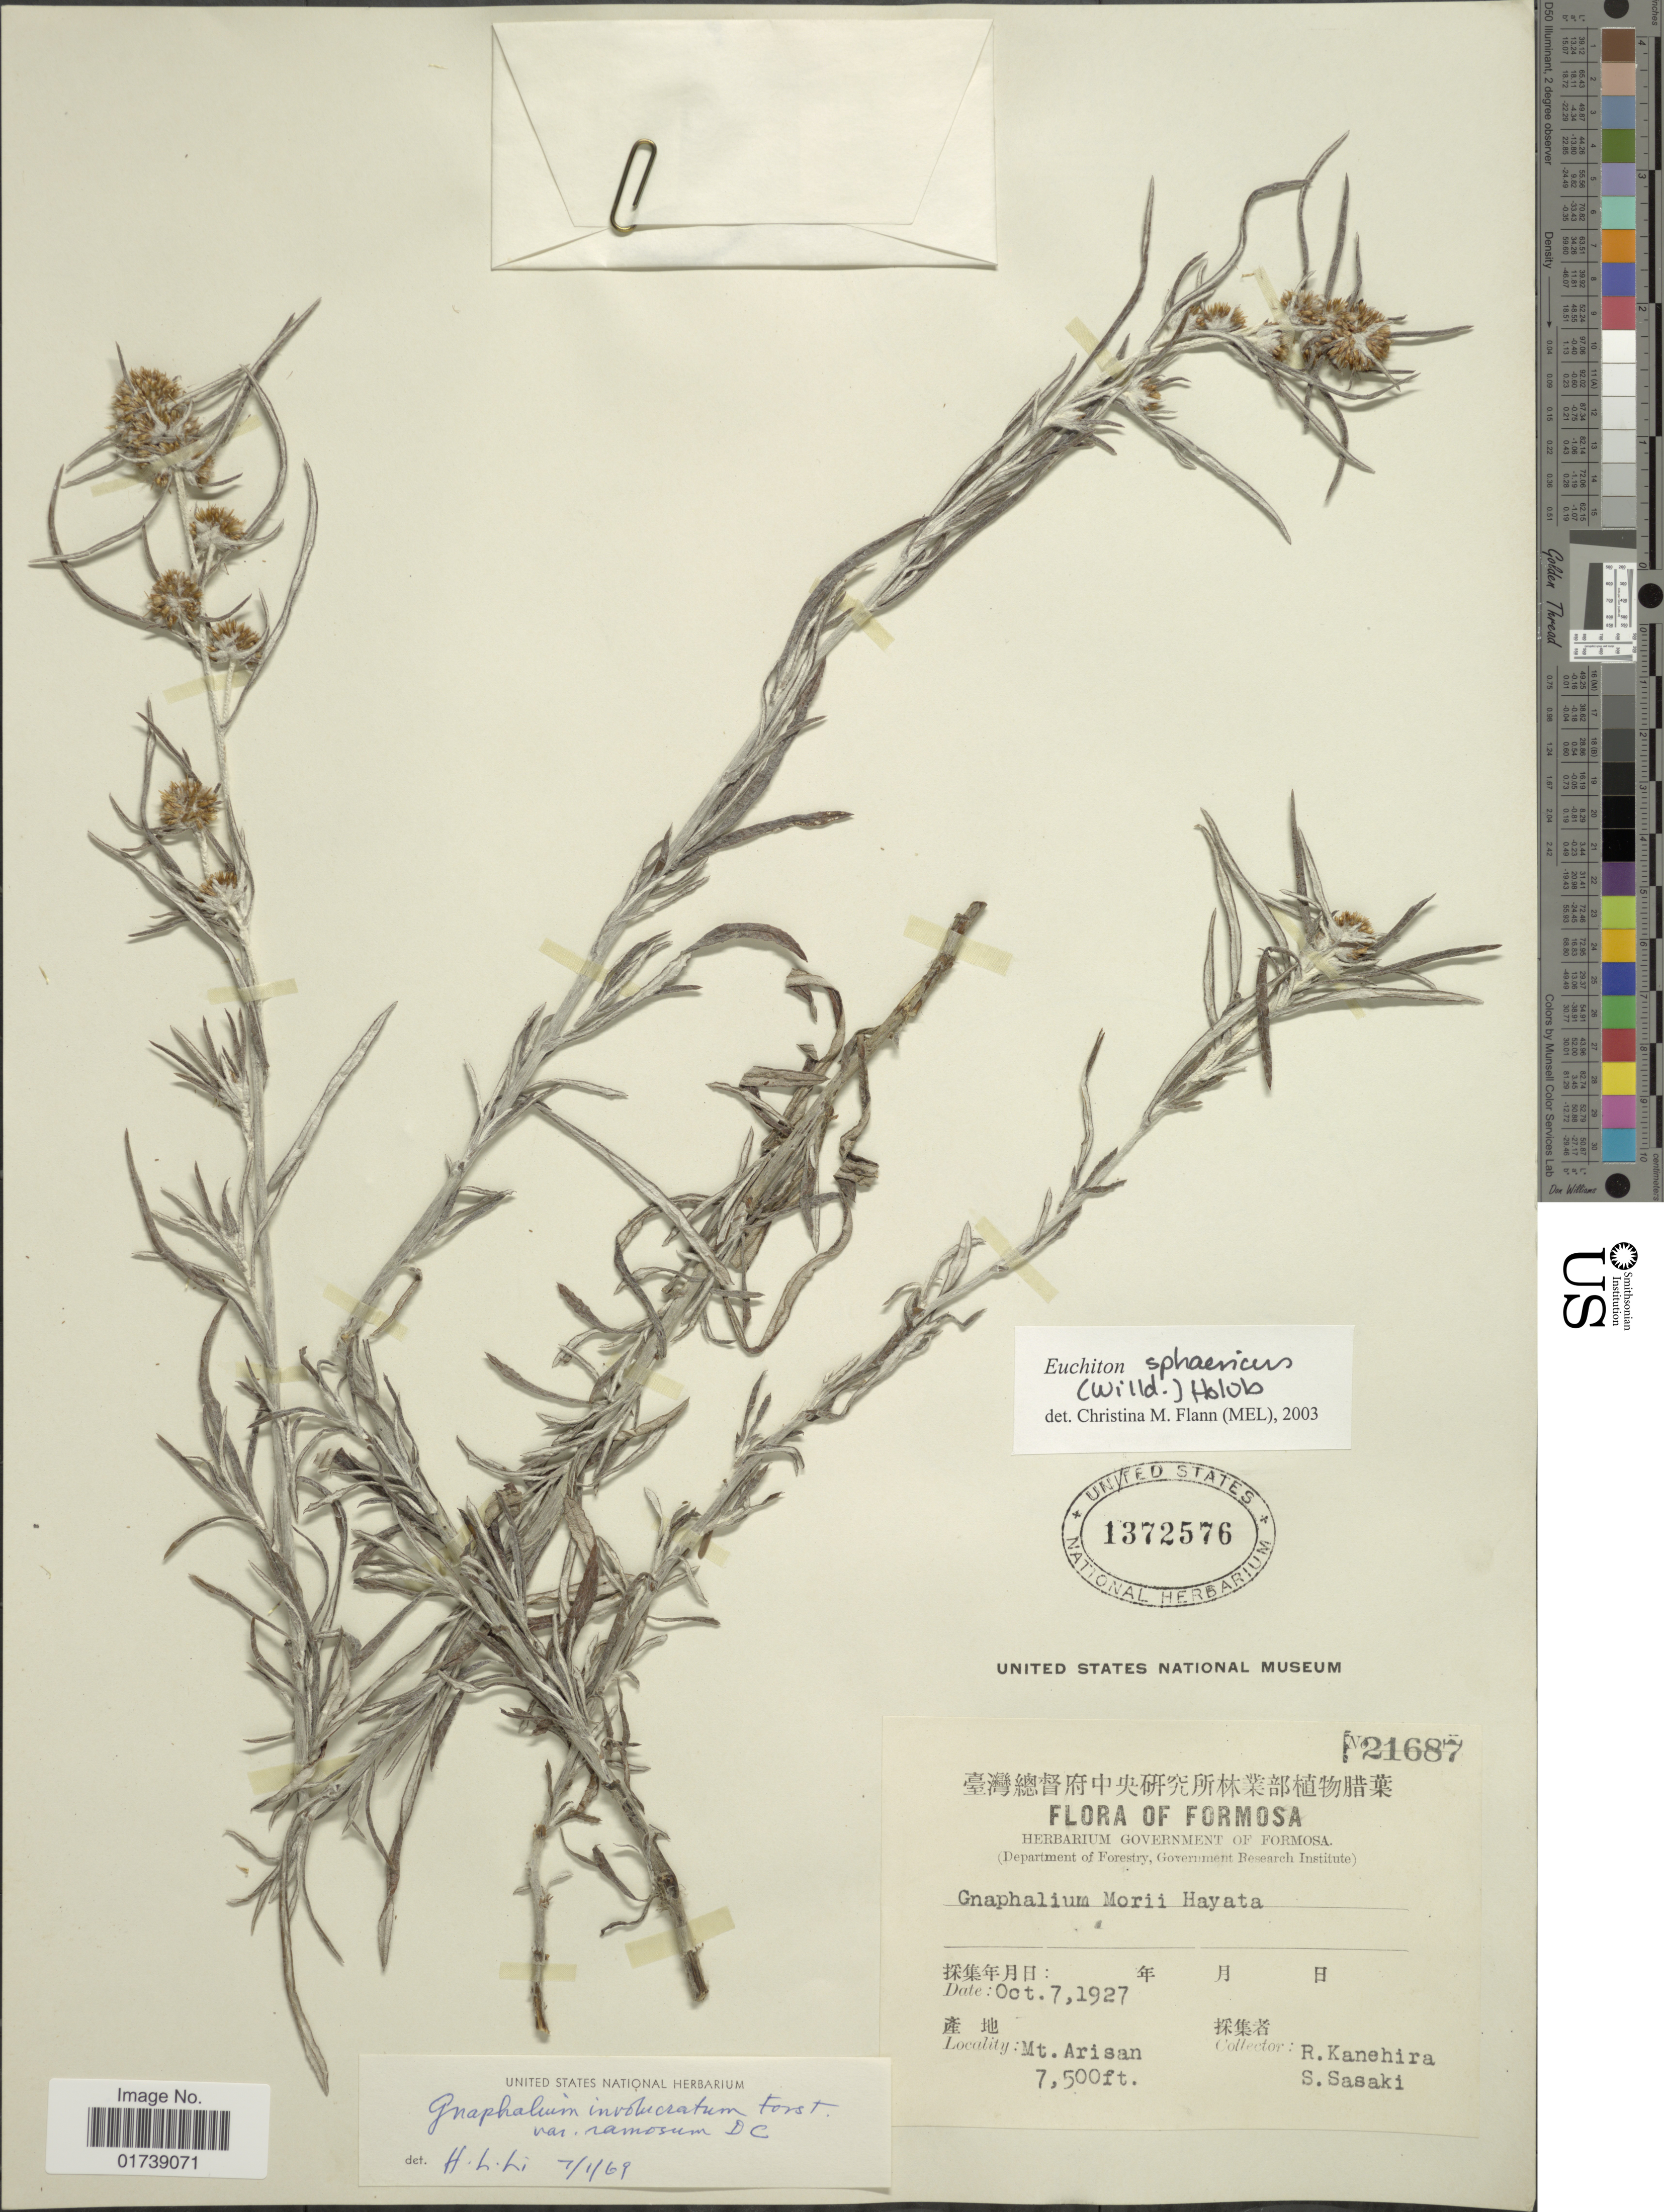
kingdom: Plantae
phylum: Tracheophyta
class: Magnoliopsida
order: Asterales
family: Asteraceae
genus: Euchiton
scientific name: Euchiton sphaericus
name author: (Willd.) Holub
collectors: R. Kanehira & S. Sasaki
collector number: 21687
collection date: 1927-10-07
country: Taiwan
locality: Formosa, Mt. Arisan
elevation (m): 2286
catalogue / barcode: US 1372576